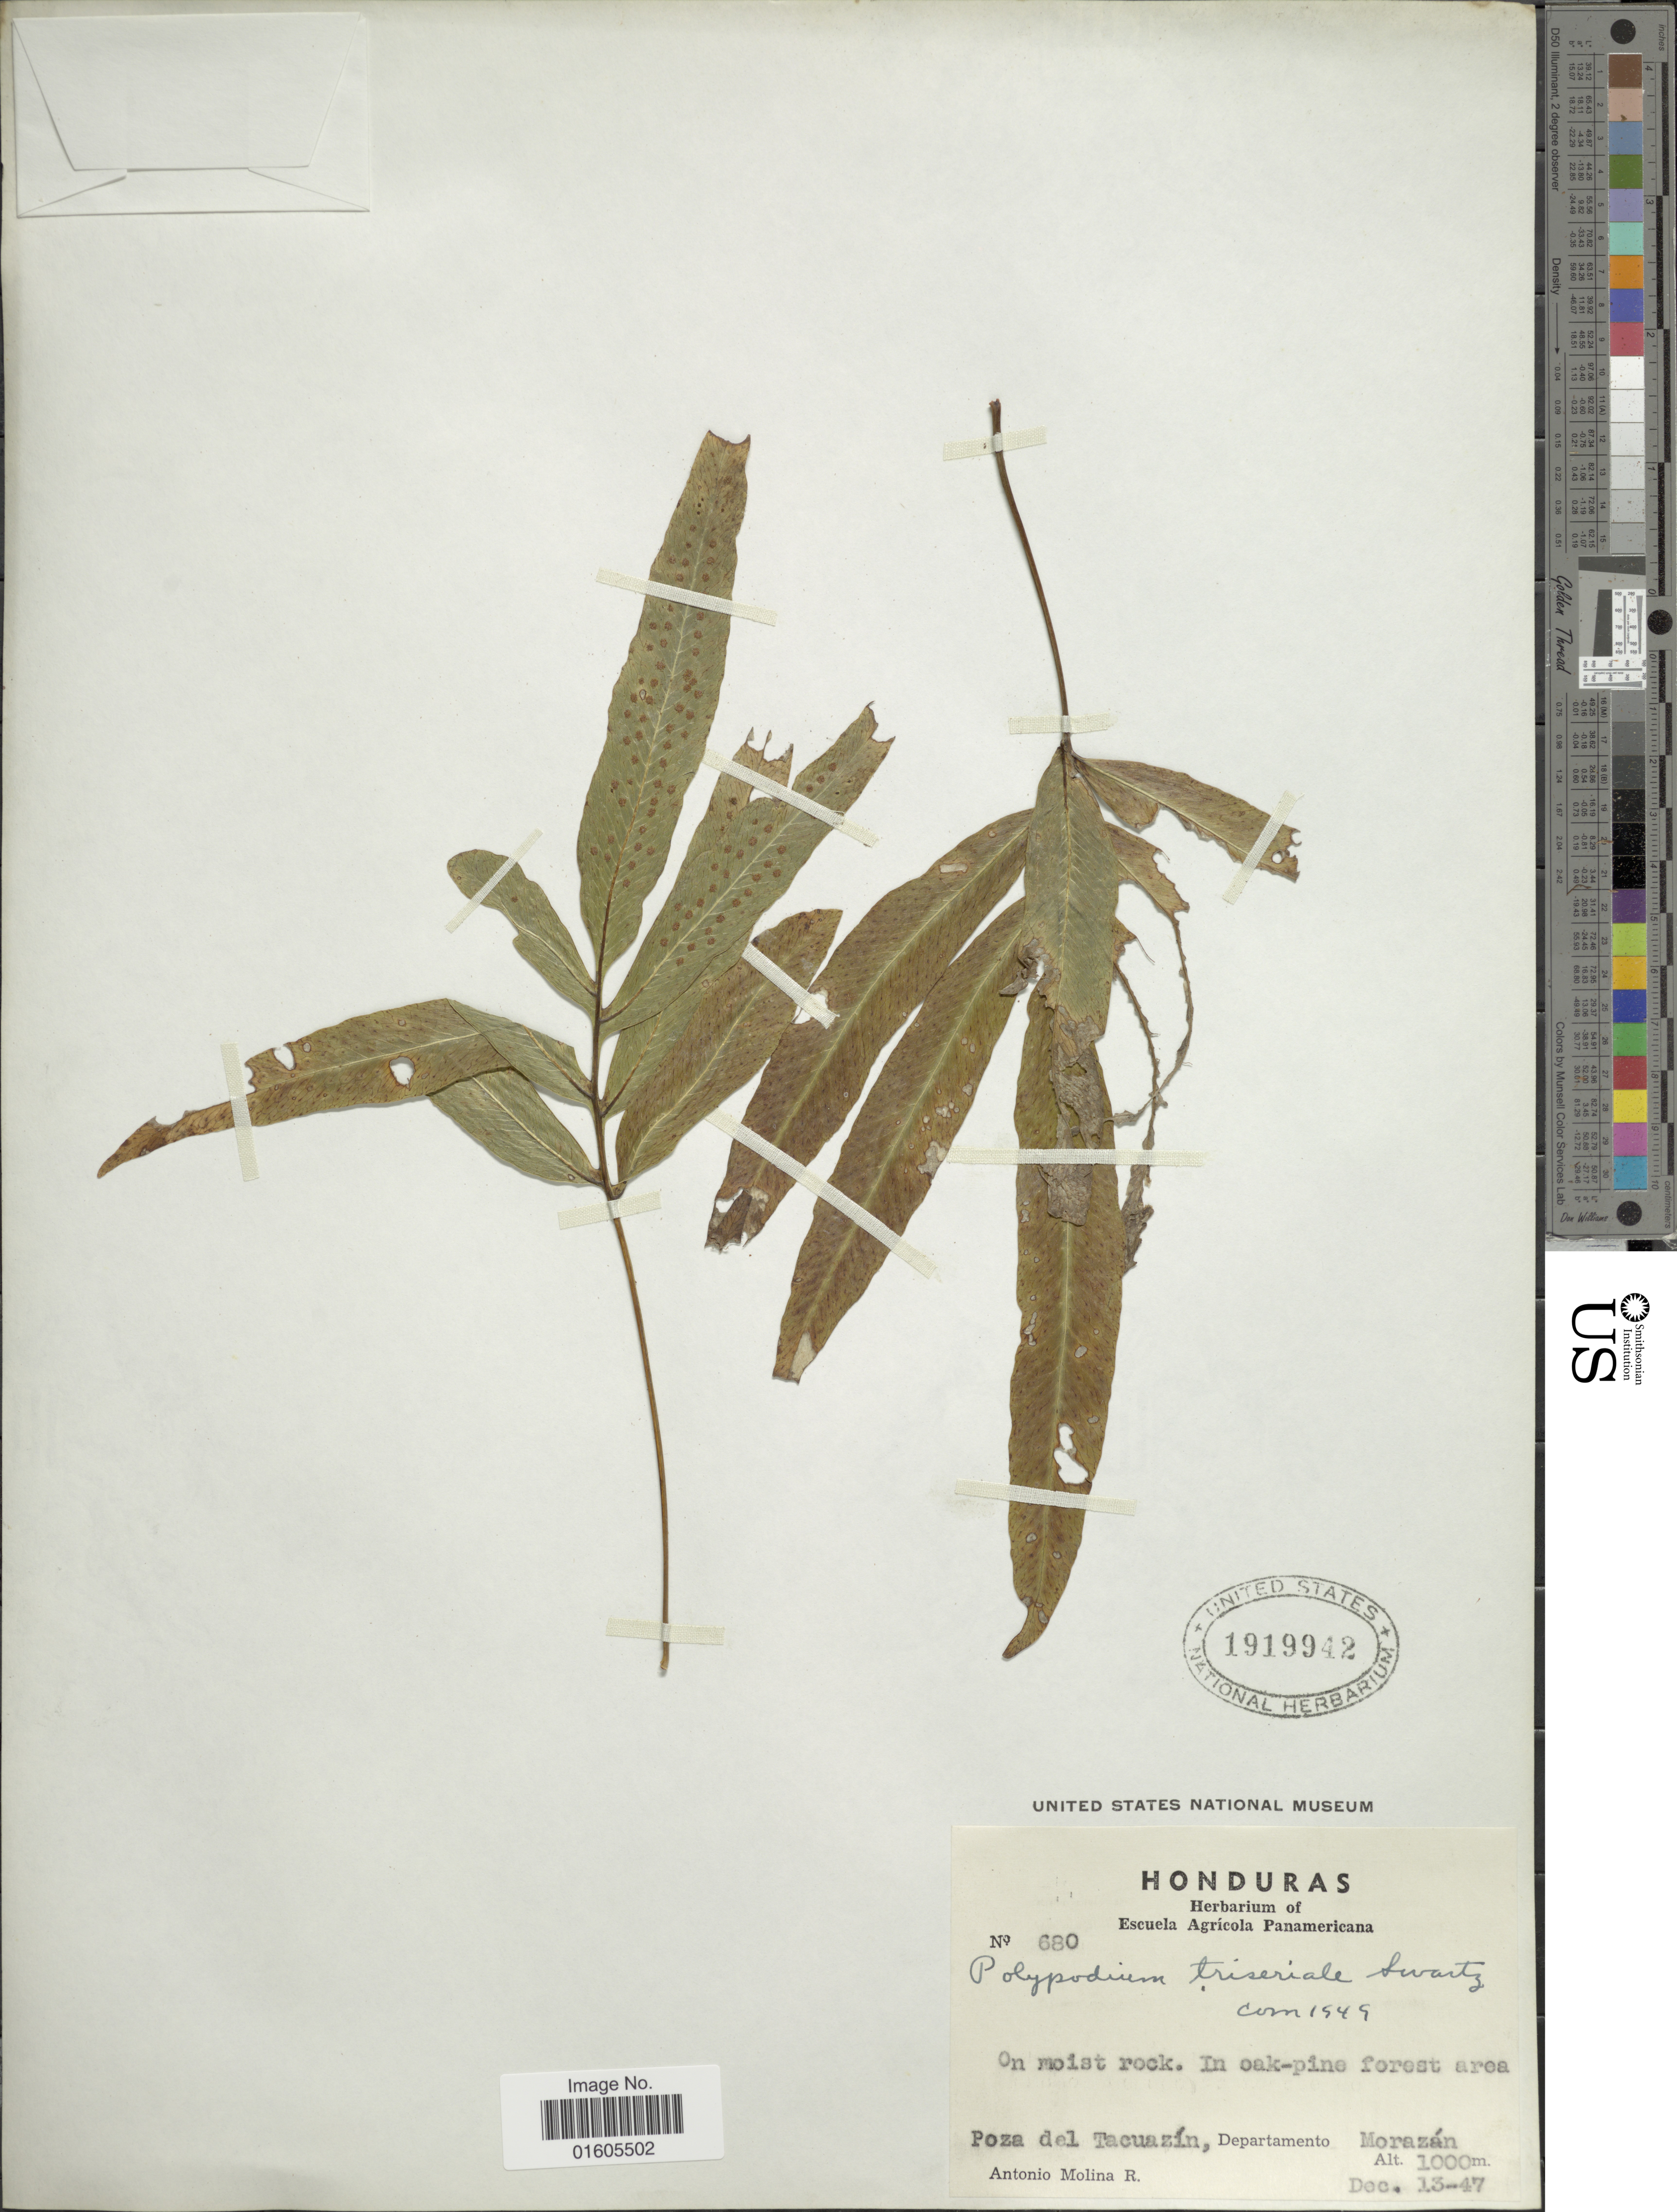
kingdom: Plantae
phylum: Tracheophyta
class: Polypodiopsida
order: Polypodiales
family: Polypodiaceae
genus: Serpocaulon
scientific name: Serpocaulon triseriale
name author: (Sw.) A.R. Sm.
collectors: A. Molina R.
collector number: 680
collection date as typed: Transcribed d/m/y: 13/12/47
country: Honduras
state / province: Fco. Morazán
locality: In oak-pine forest area Poza del Tacuazín, Department Morazán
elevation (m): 1000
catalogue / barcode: US 1919942